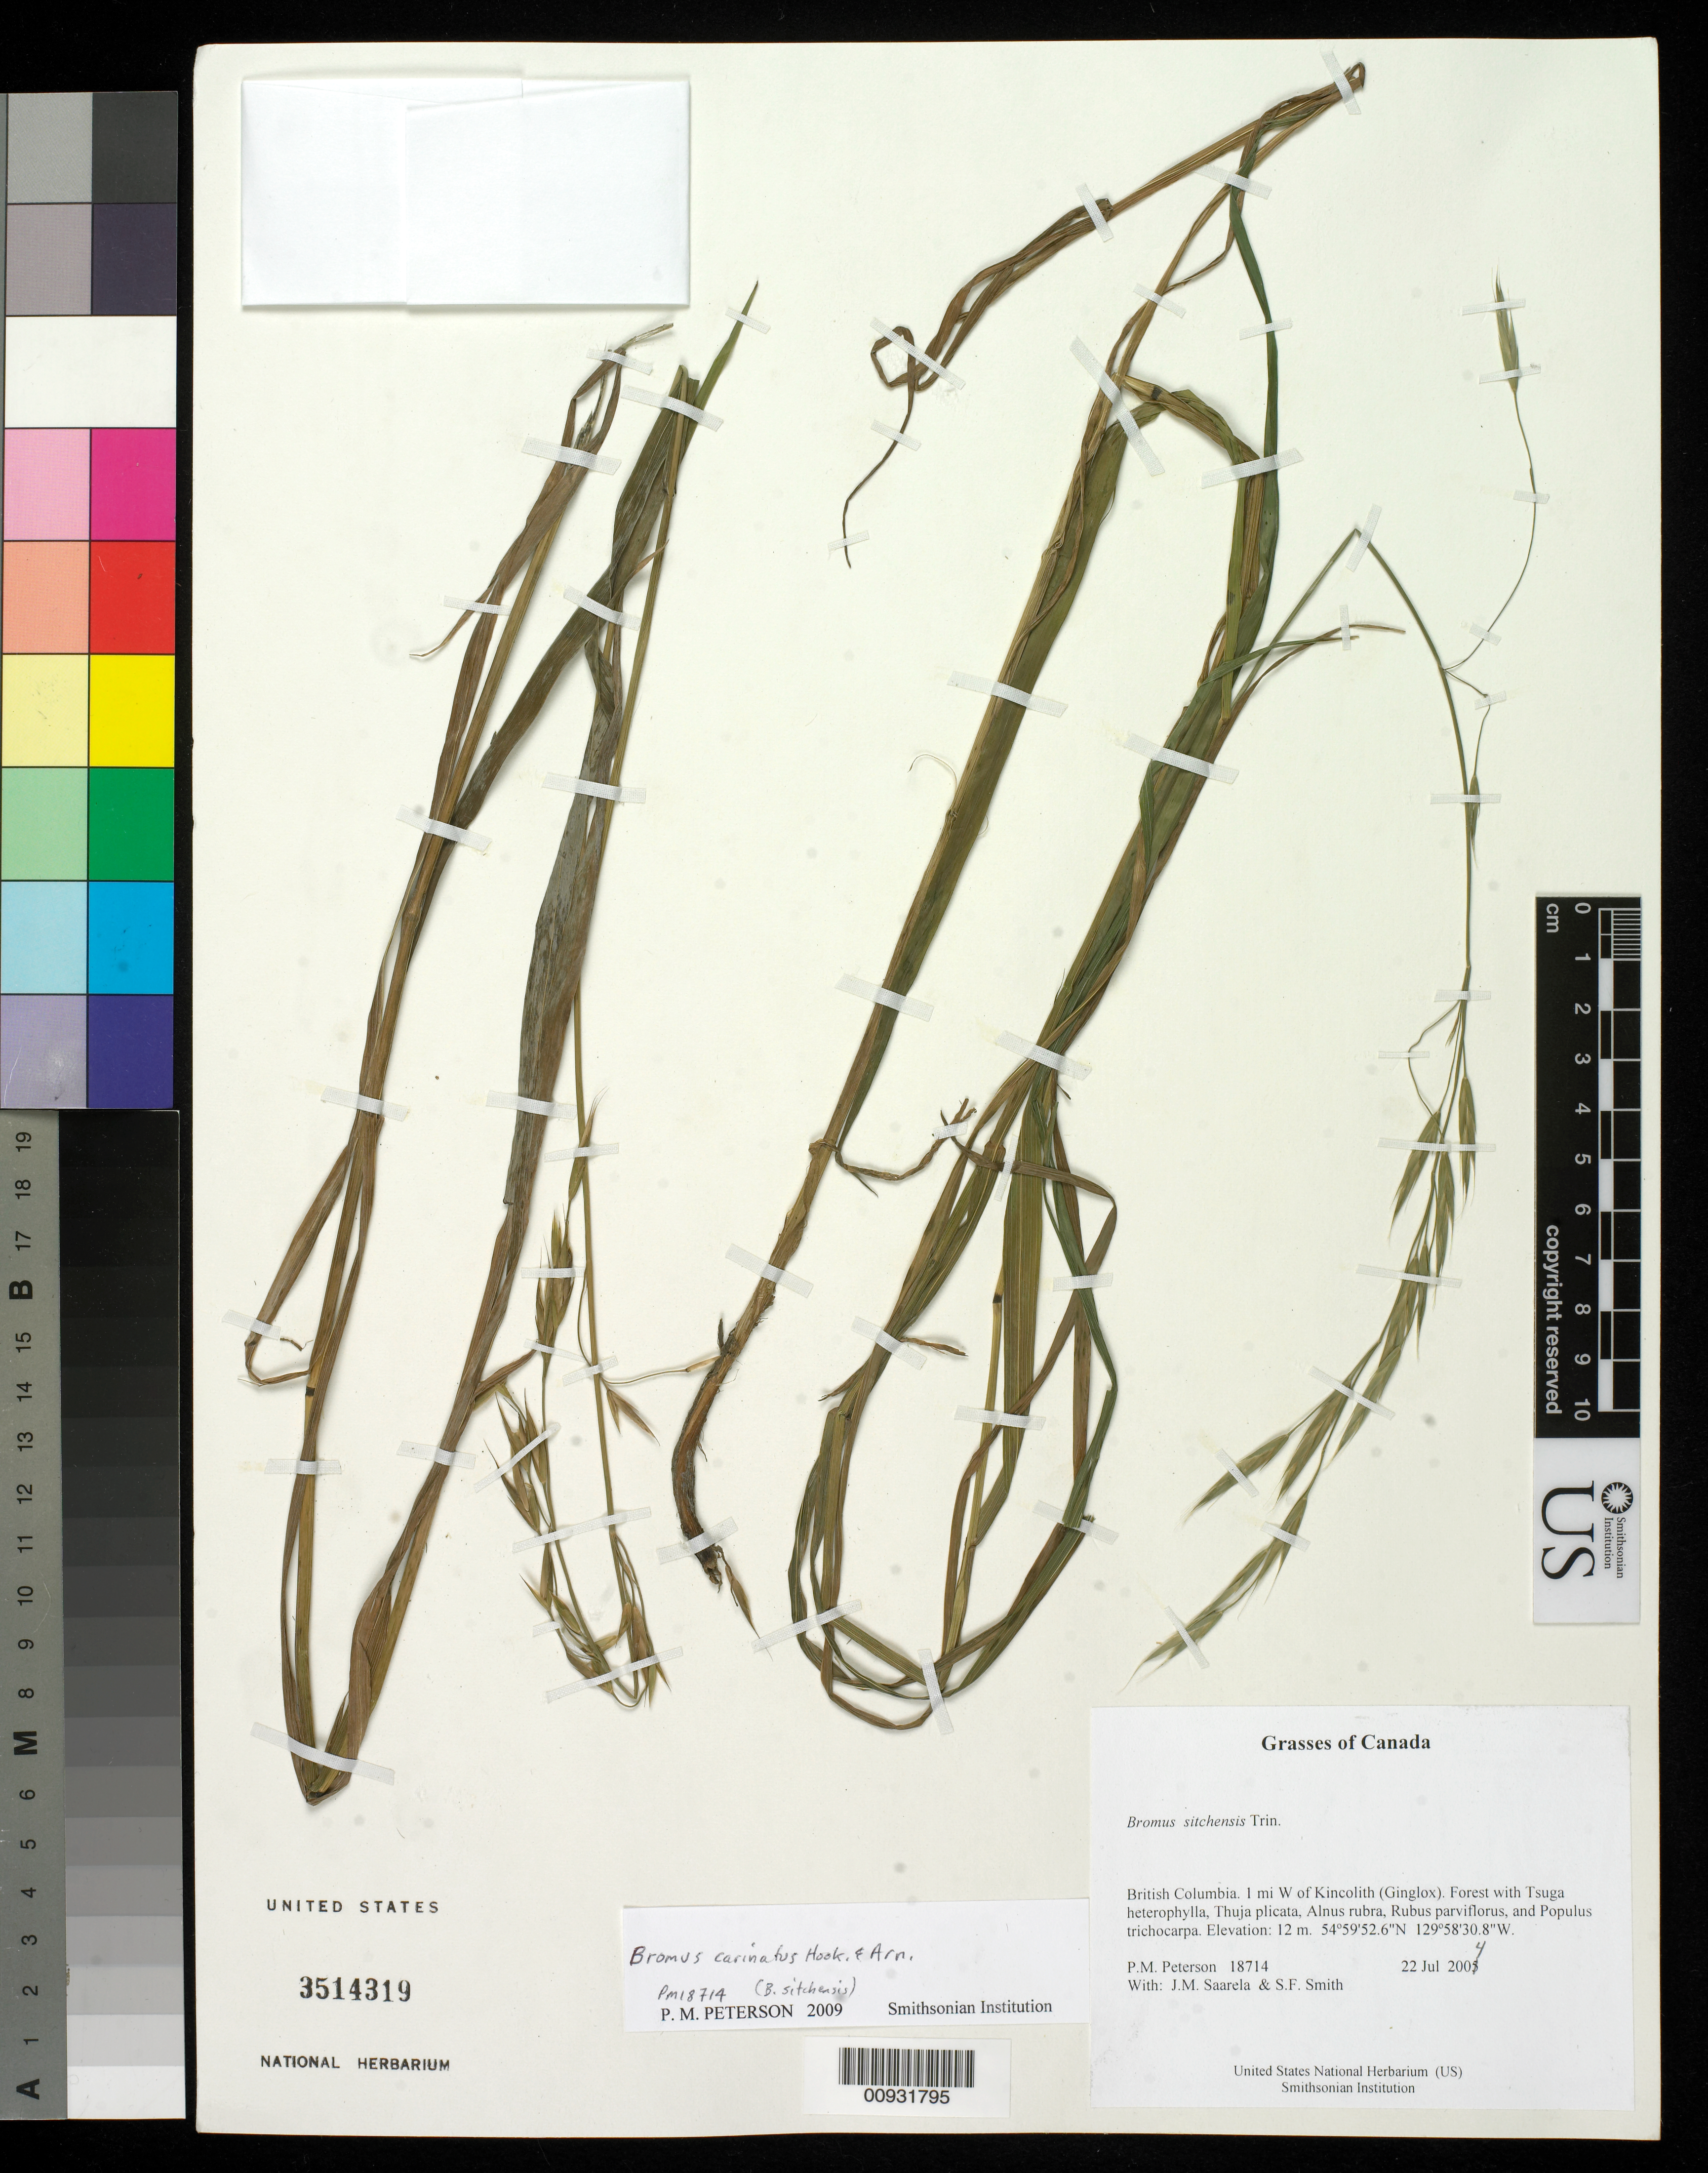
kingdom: Plantae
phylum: Tracheophyta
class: Liliopsida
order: Poales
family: Poaceae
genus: Bromus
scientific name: Bromus carinatus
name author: Hook. & Arn.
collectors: P. M. Peterson, J. Saarela & S.F. Smith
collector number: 18714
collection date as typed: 22 Jul 2004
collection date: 2004-07-22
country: Canada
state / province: British Columbia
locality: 1 mi W of Kincolith (Ginglox). Forest with Tsuga heterophylla, Thuja plicata, Alnus rubra, Rubus parviflorus, and Populus trichocarpa.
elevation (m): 12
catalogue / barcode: US 3514319